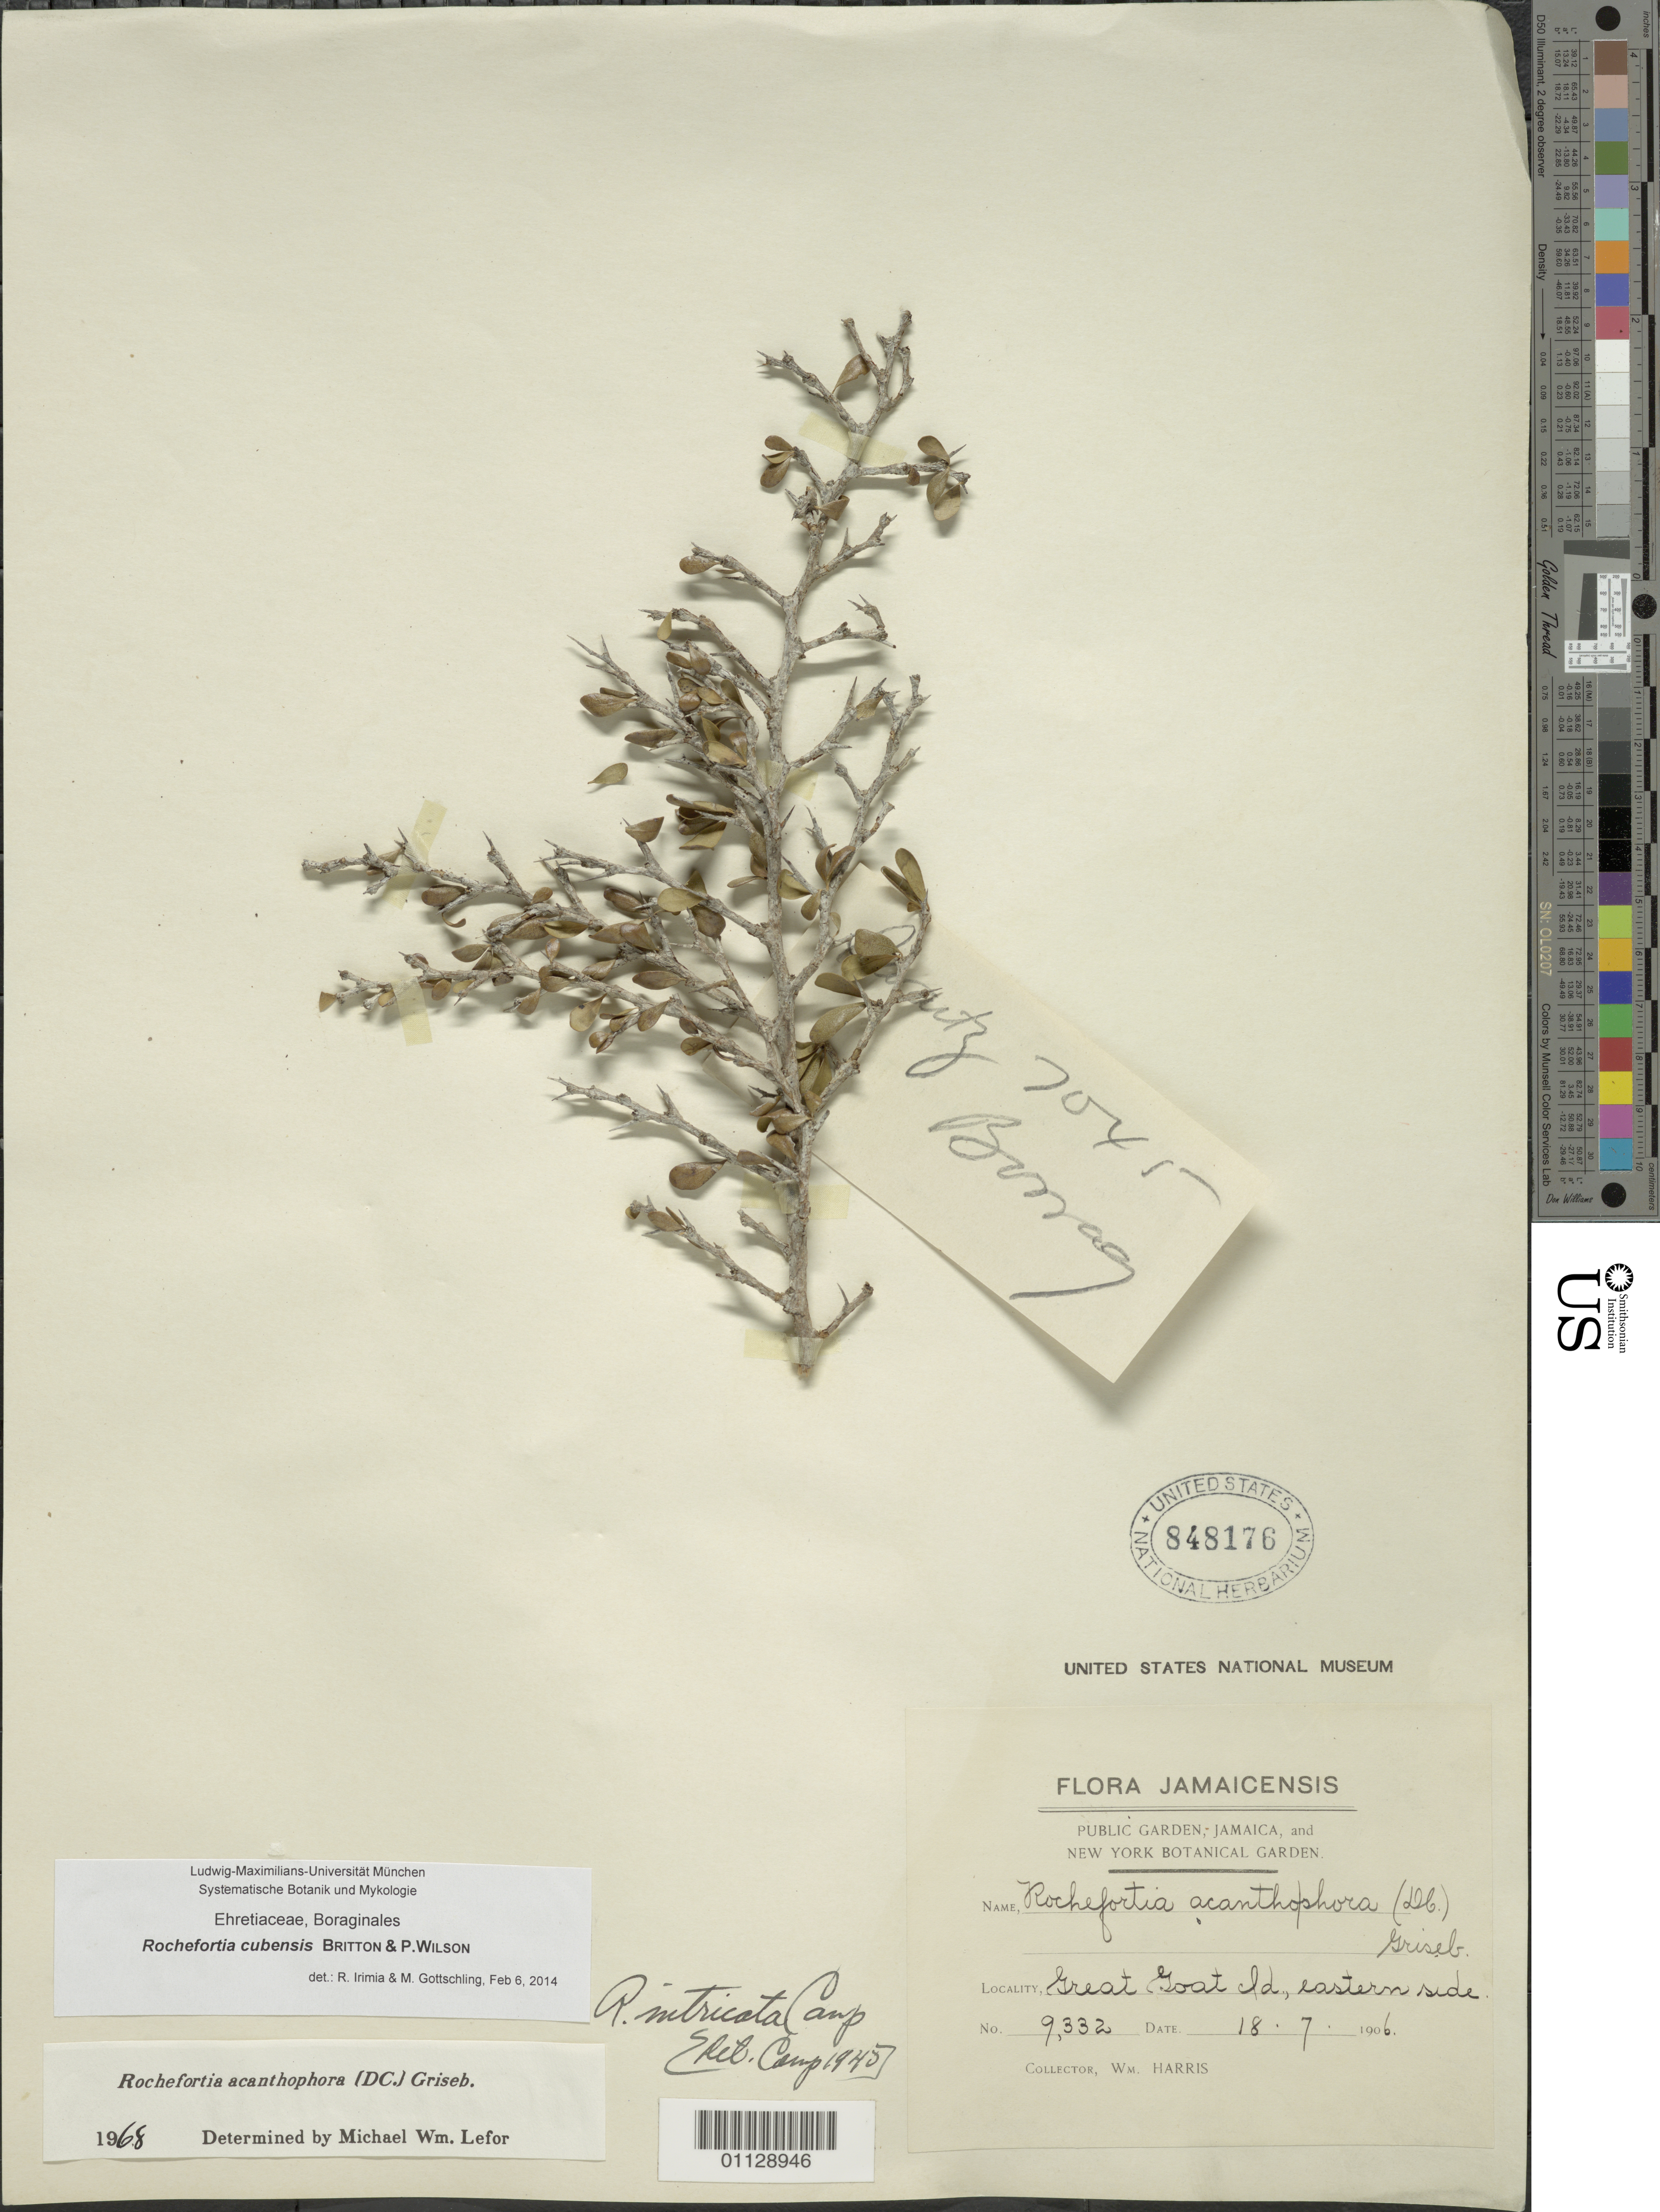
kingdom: Plantae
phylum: Tracheophyta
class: Magnoliopsida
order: Boraginales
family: Ehretiaceae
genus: Rochefortia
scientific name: Rochefortia cubensis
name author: Britton & P. Wilson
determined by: Irimia, R.; Gottschling, M.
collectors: W. Harris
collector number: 9332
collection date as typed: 18 Jul 1906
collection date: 1906-07-18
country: Jamaica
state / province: Saint Catherine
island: Great Goat Island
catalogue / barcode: US 848176